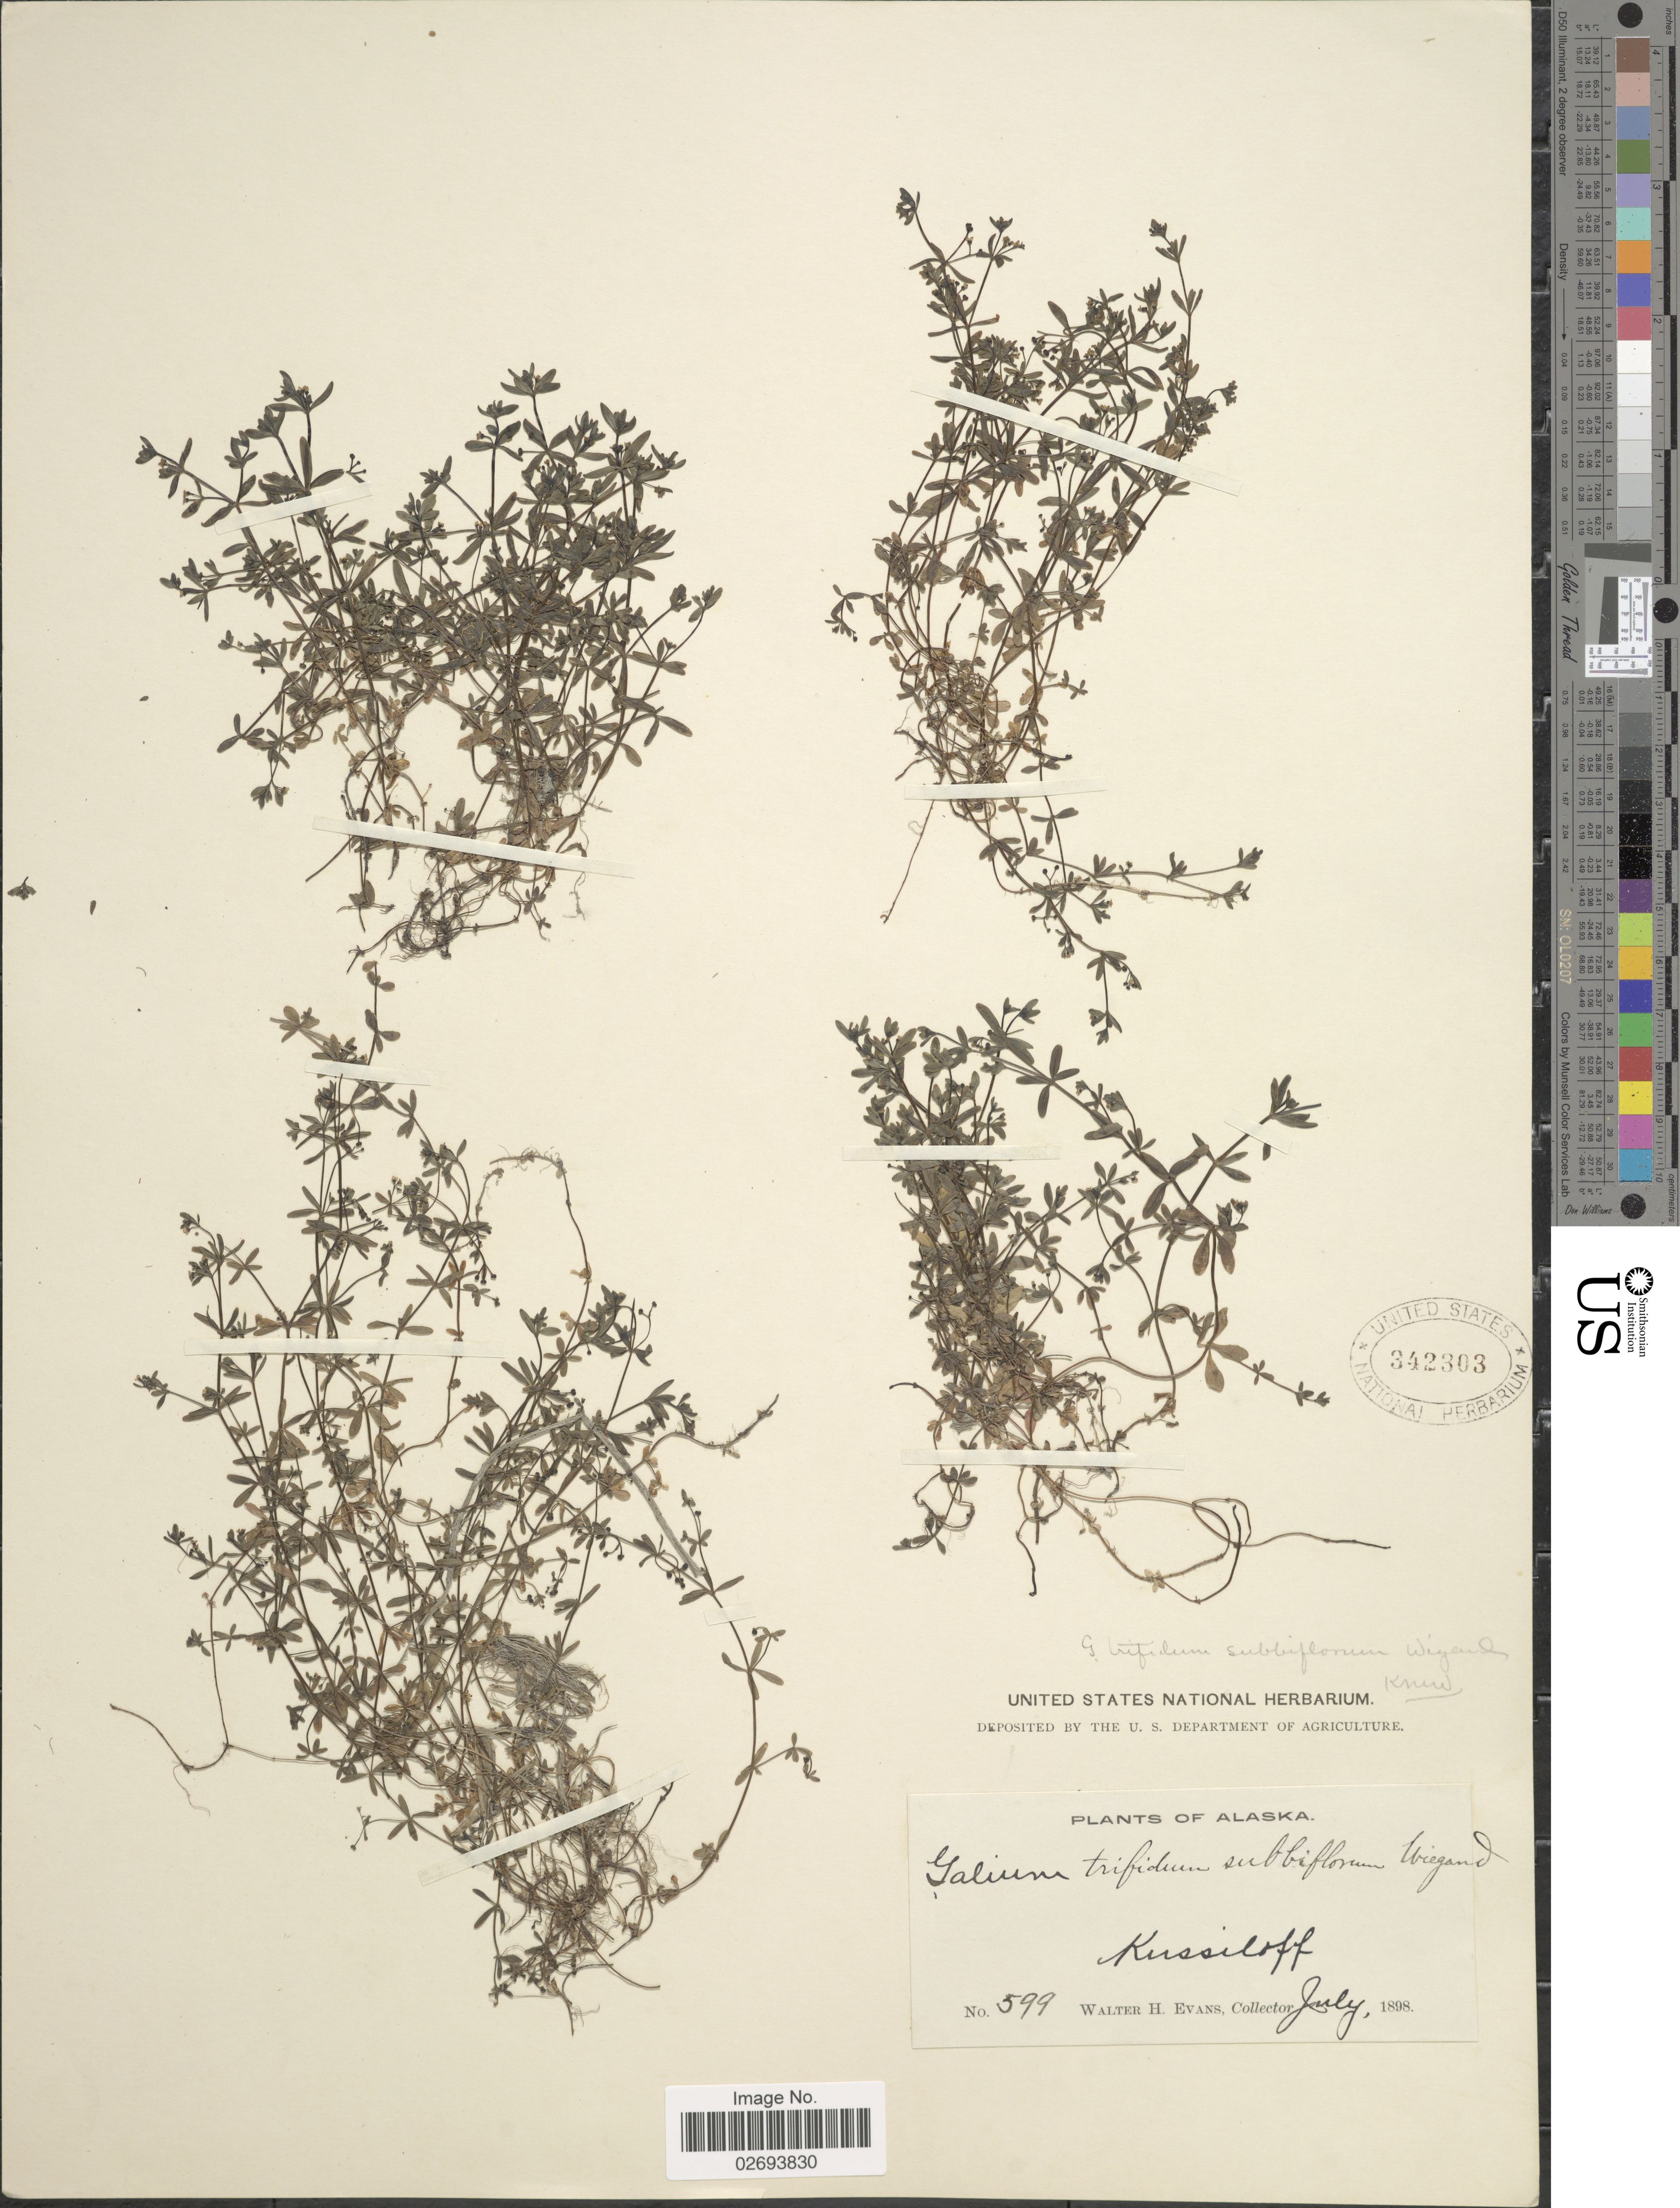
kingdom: Plantae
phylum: Tracheophyta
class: Magnoliopsida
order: Gentianales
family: Rubiaceae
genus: Galium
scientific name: Galium trifidum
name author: L.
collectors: W. H. Evans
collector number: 599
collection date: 1898-07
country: United States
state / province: Alaska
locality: Kussiloff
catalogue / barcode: US 342303